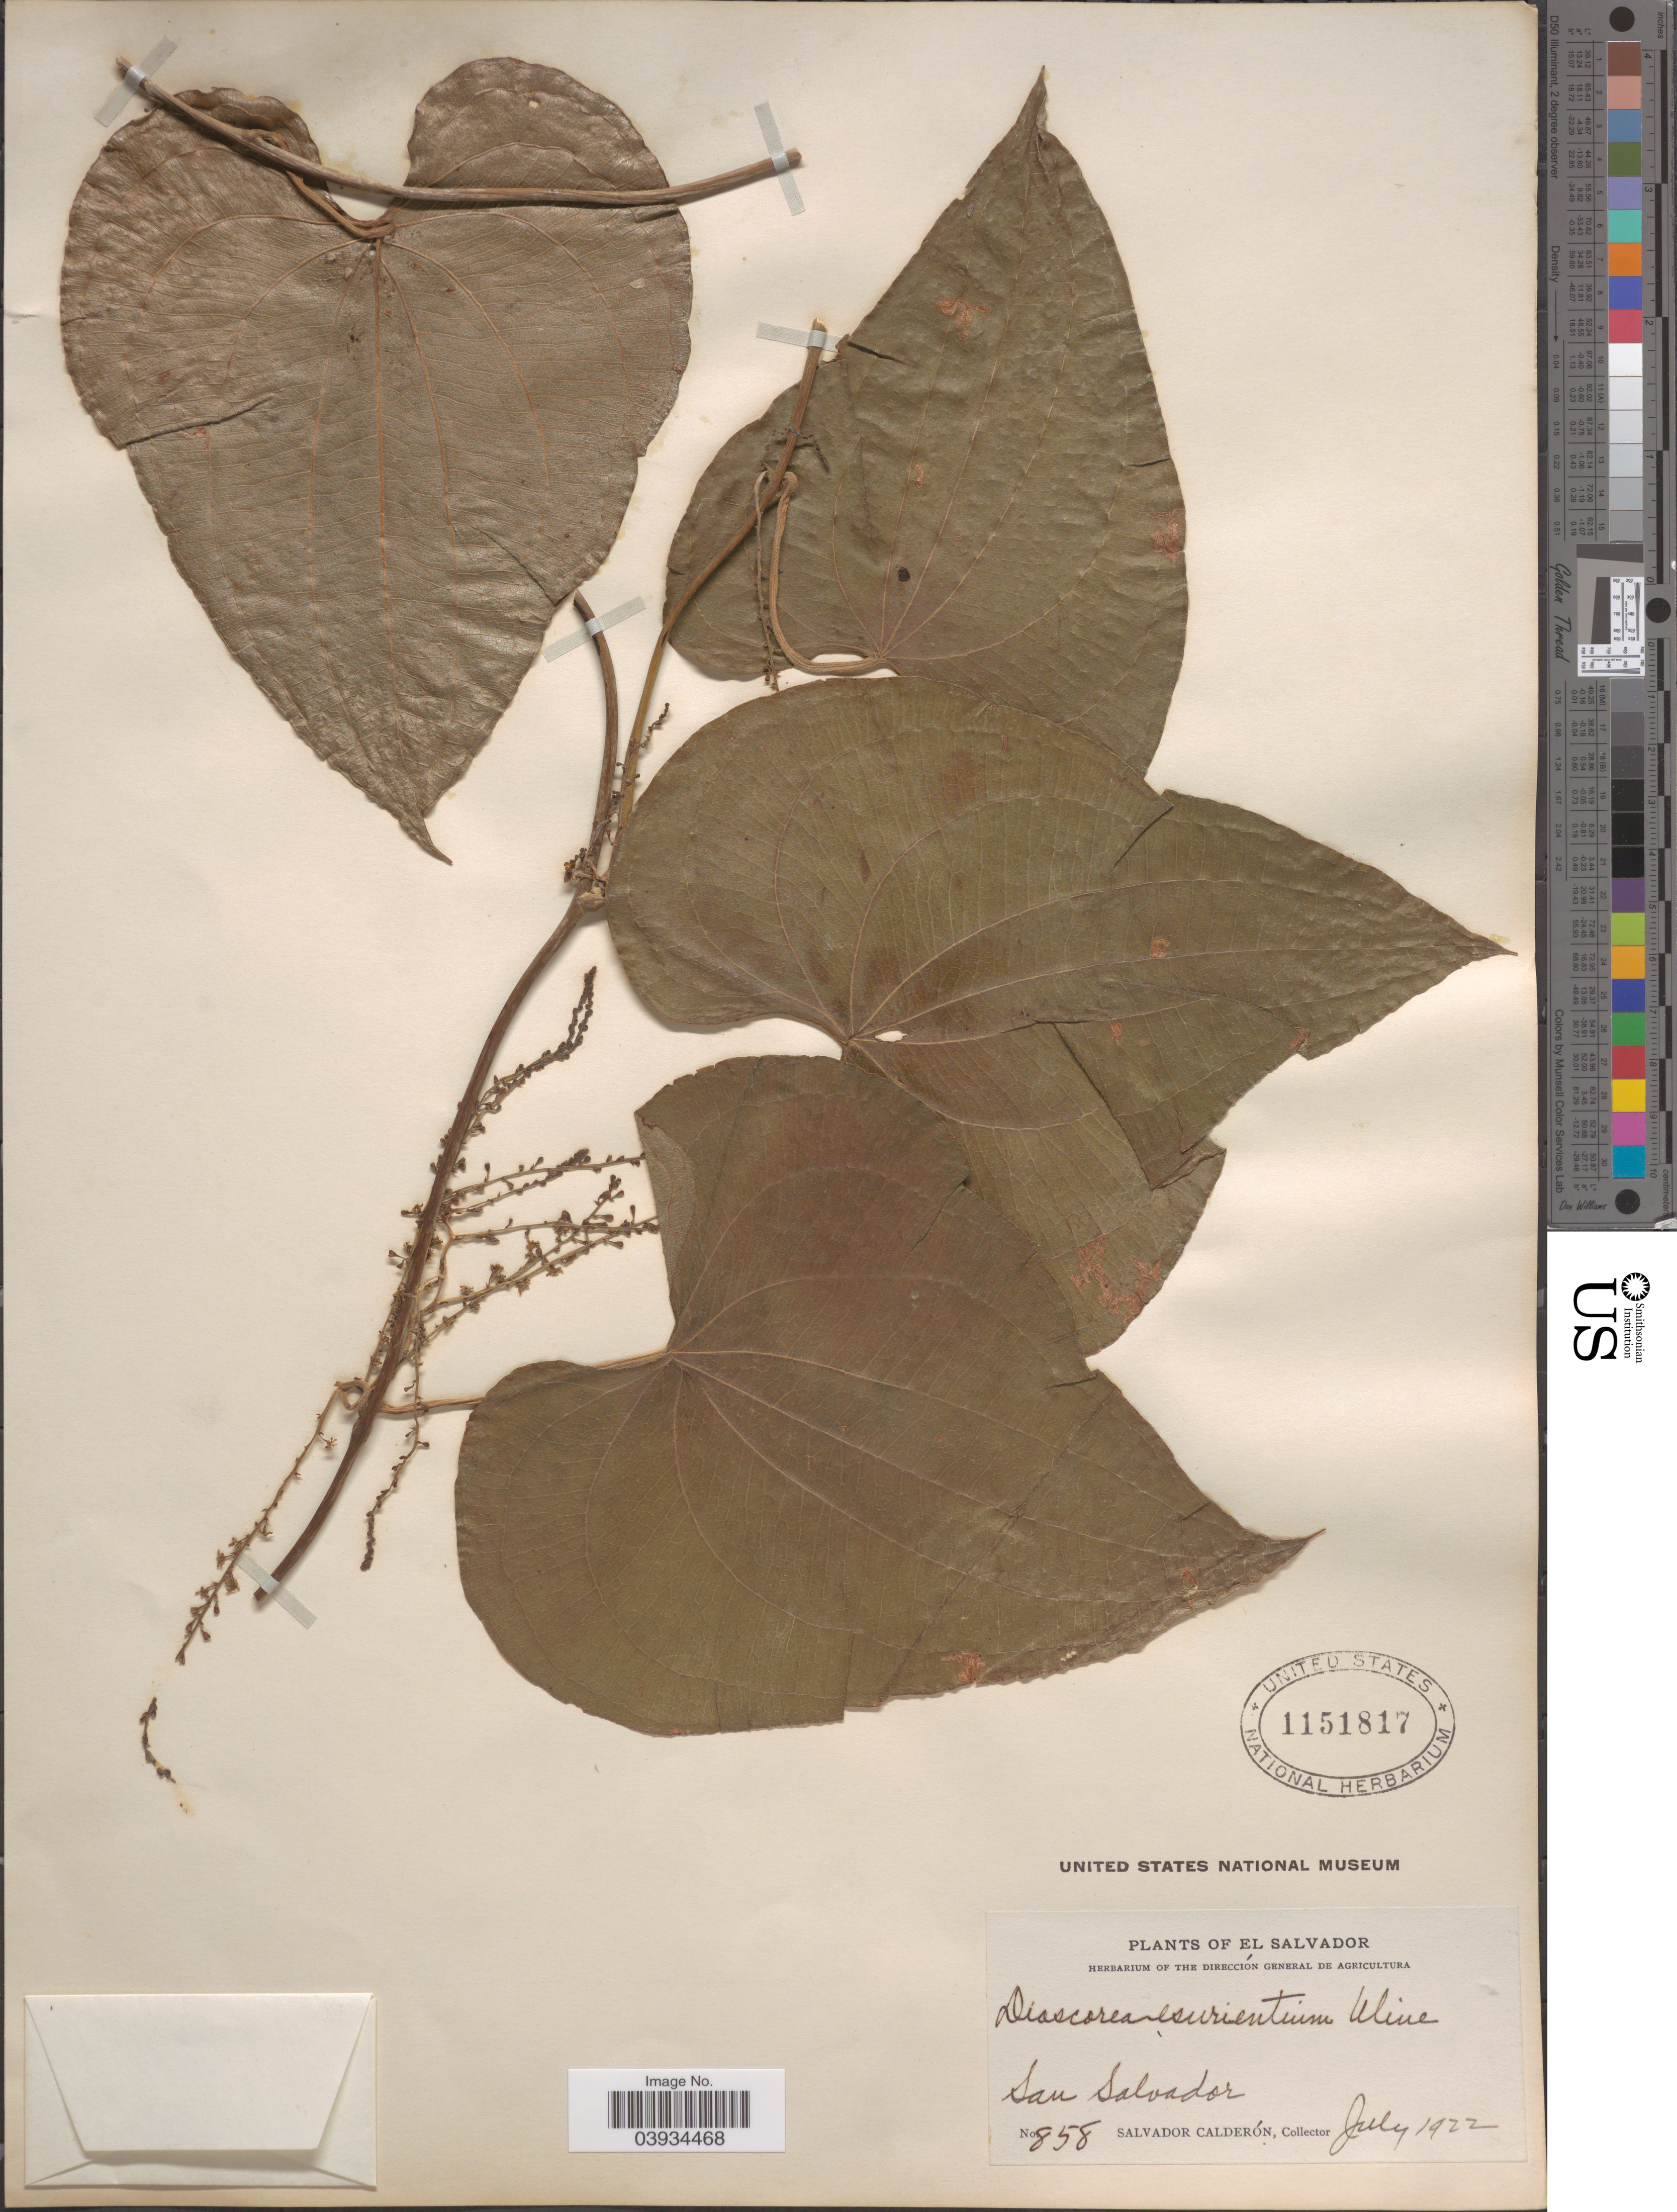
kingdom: Plantae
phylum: Tracheophyta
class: Liliopsida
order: Dioscoreales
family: Dioscoreaceae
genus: Dioscorea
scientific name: Dioscorea convolvulacea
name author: Schltdl. & Cham.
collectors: S. Calderón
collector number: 858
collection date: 1922-07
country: El Salvador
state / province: San Salvador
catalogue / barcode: US 1151817